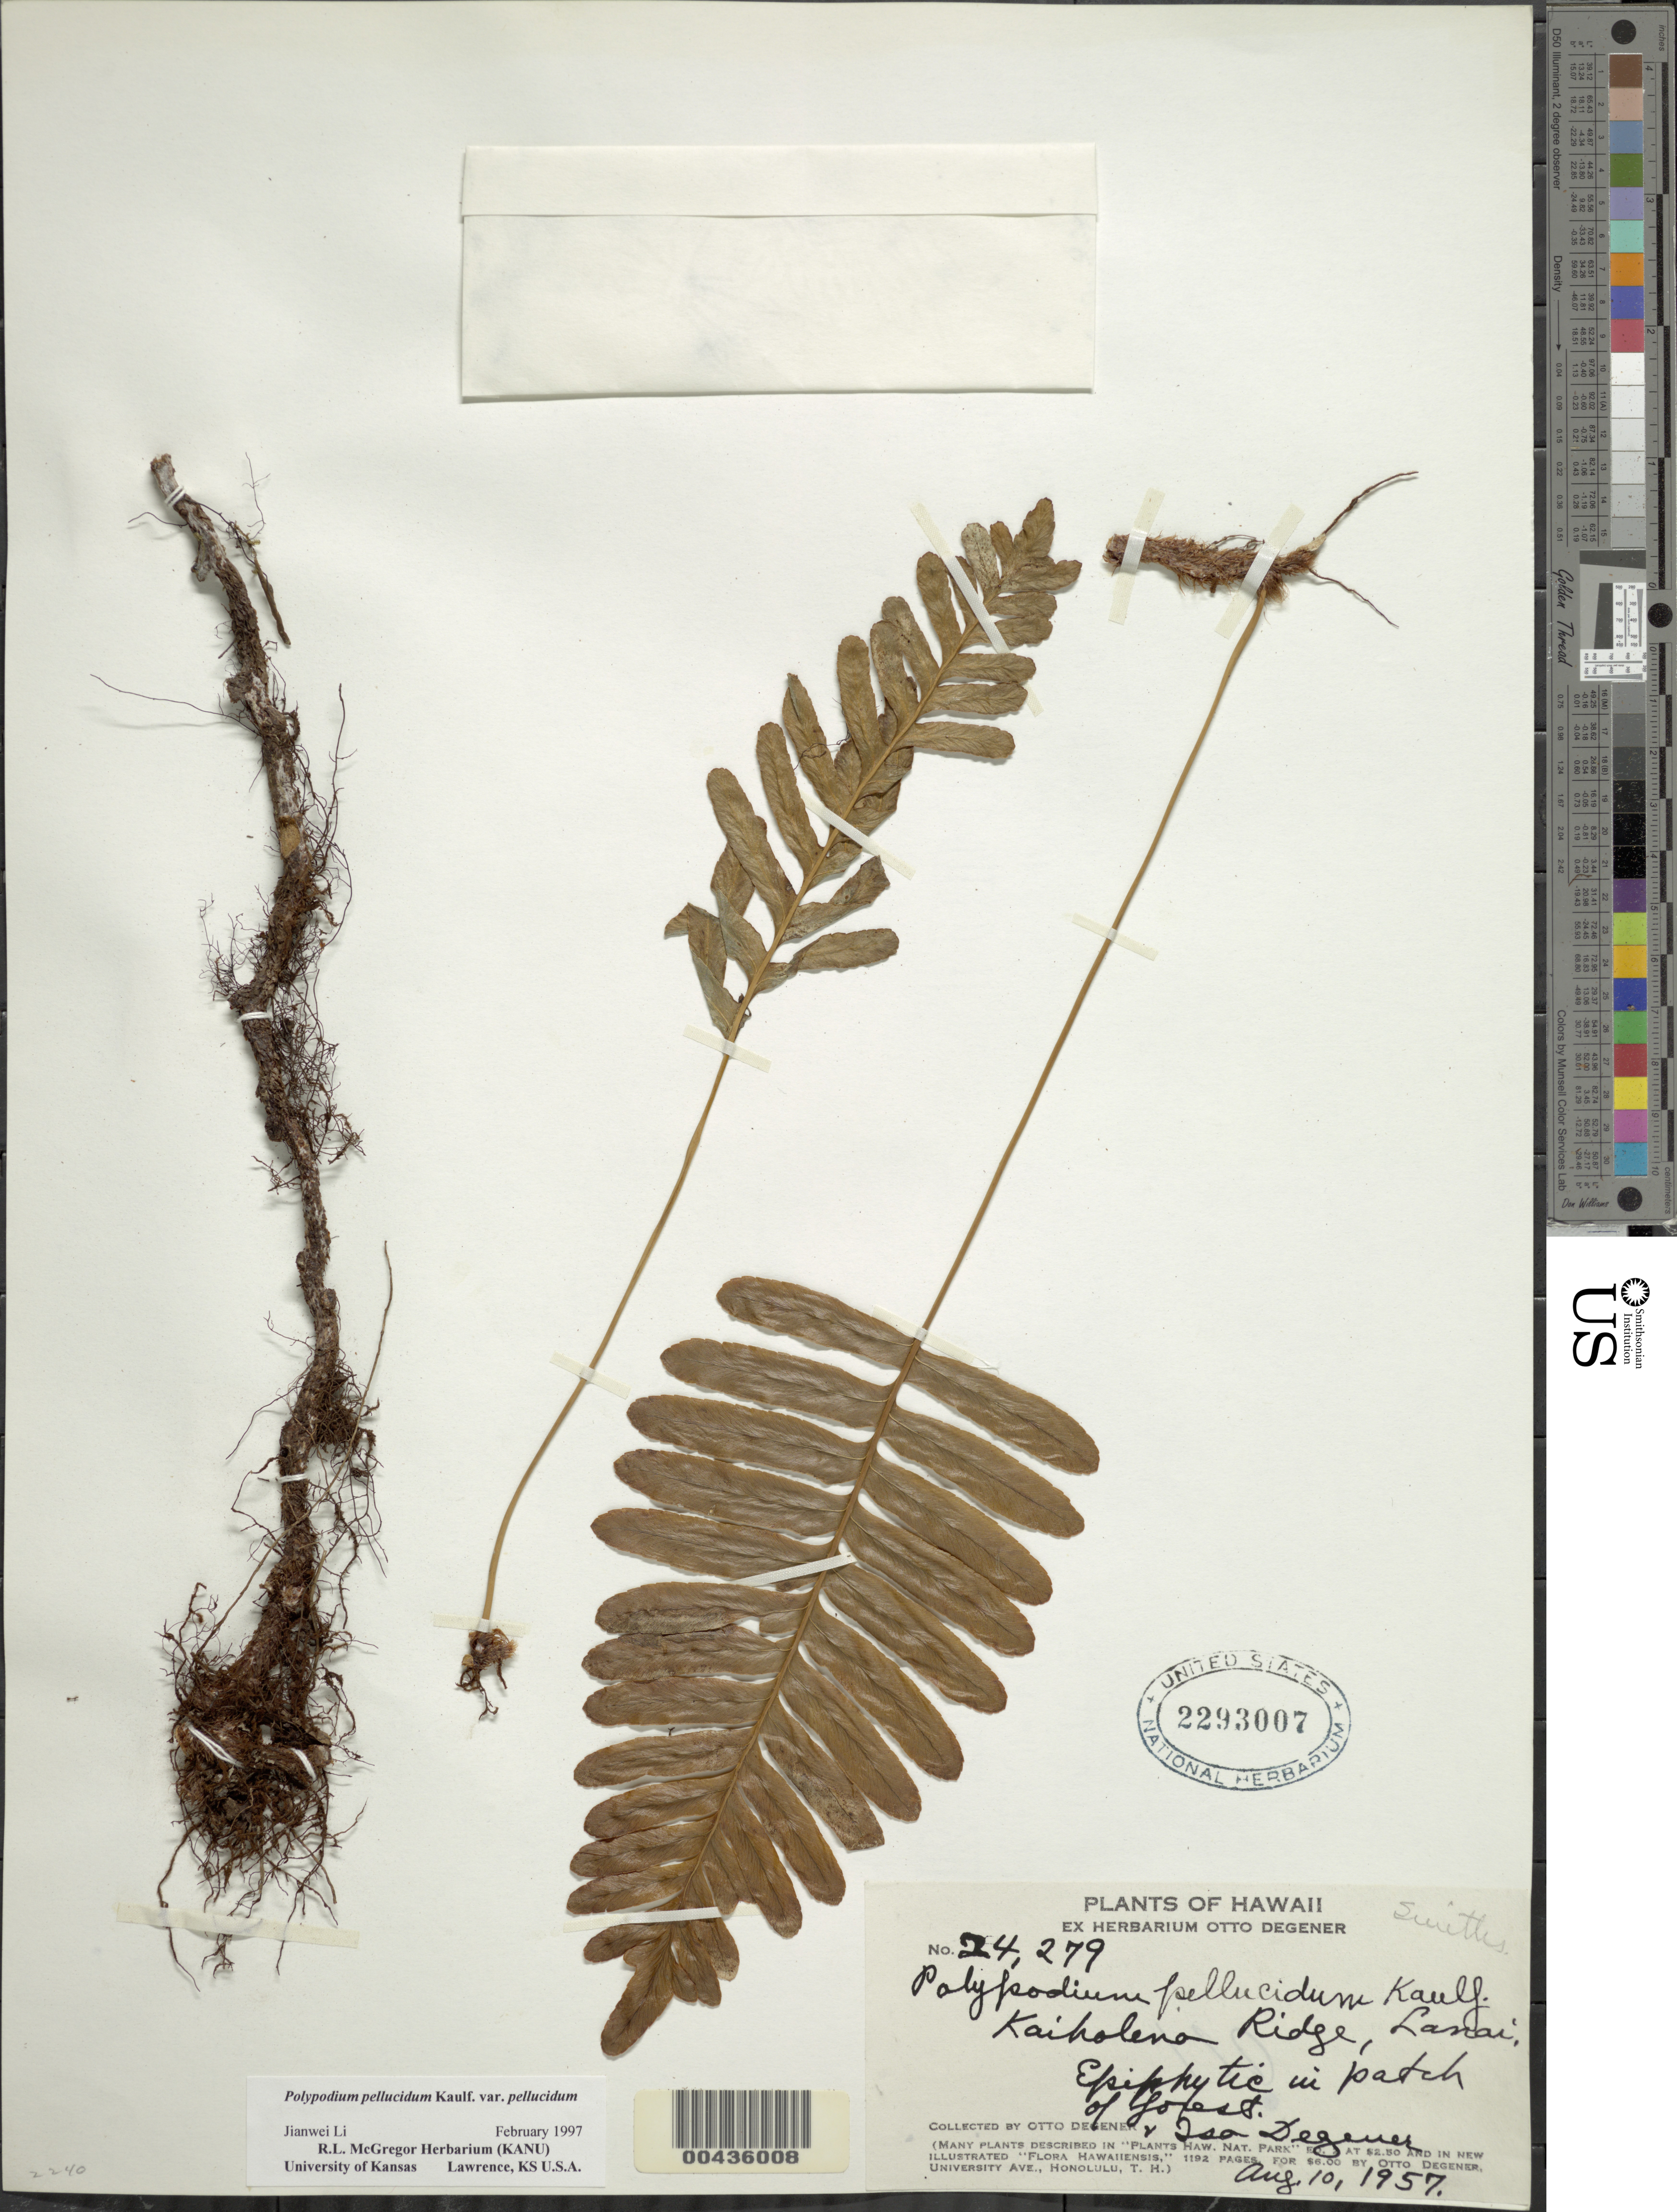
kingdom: Plantae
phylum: Tracheophyta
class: Polypodiopsida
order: Polypodiales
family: Polypodiaceae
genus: Polypodium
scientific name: Polypodium pellucidum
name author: Kaulf.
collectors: O. Degener & I. Degener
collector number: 24279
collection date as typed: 10 Aug 1957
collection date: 1957-08-10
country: United States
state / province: Hawaii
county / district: Maui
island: Lana'i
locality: Kaiholena Ridge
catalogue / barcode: US 2293007